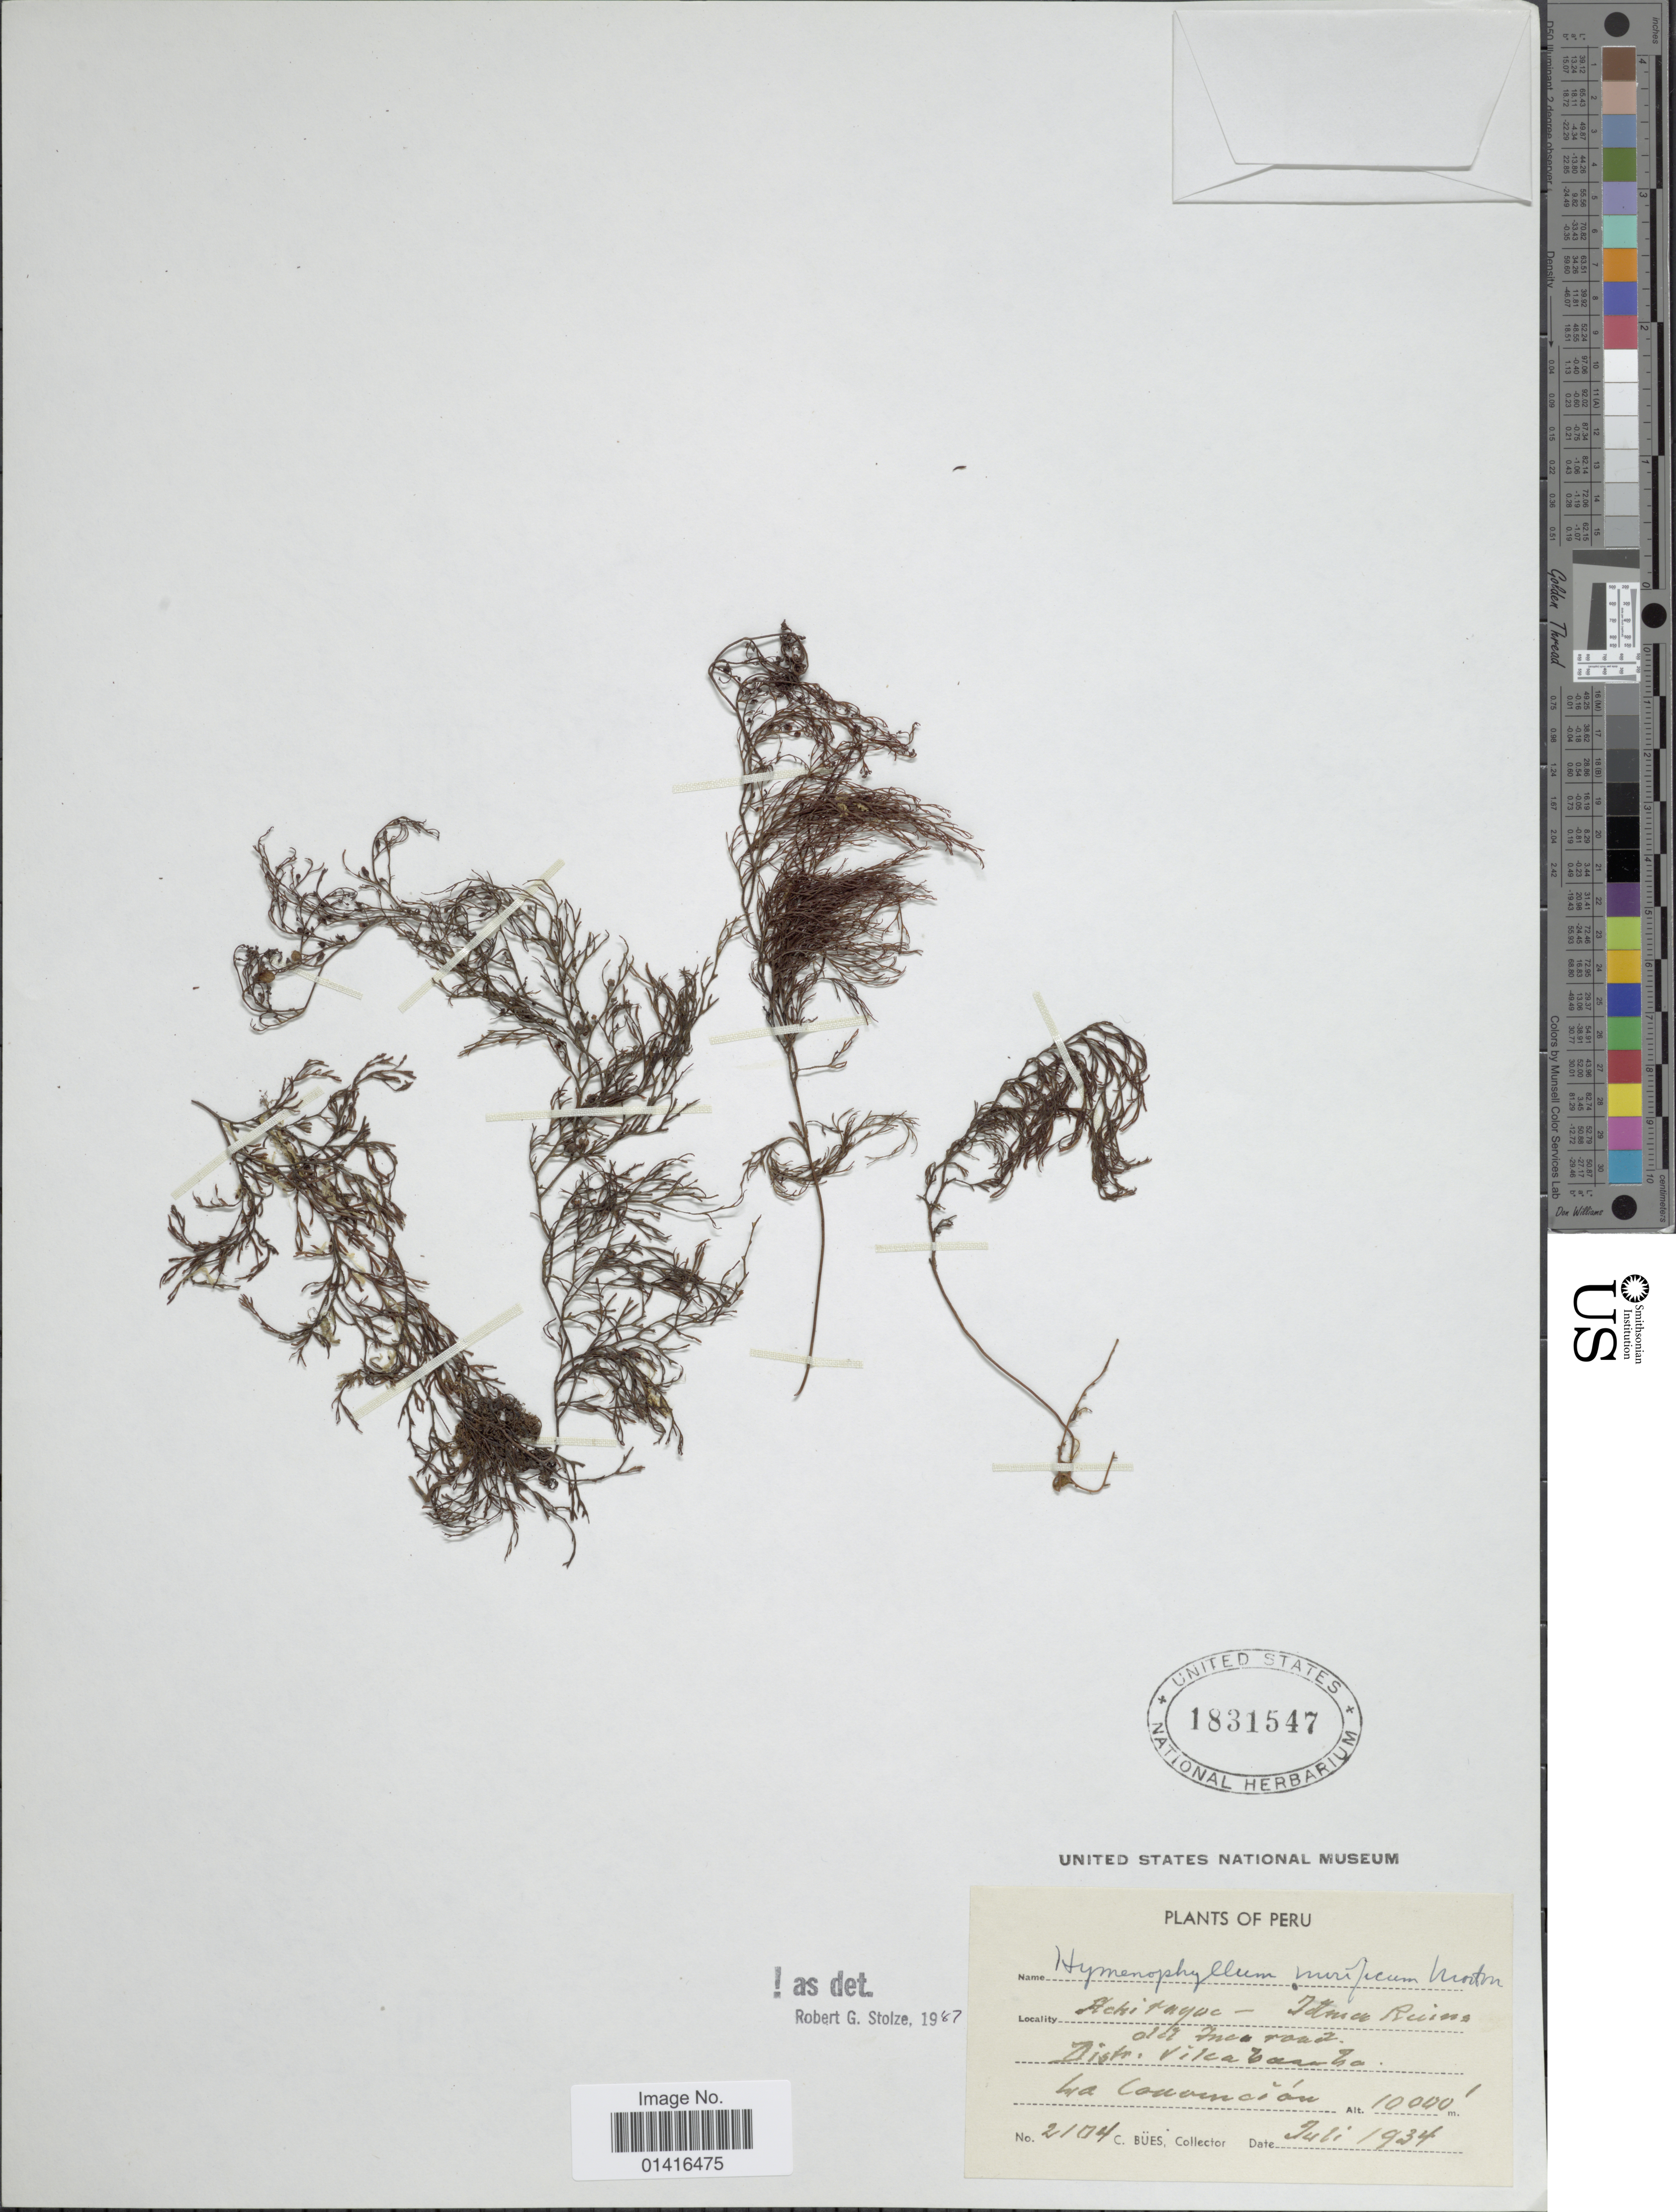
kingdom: Plantae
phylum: Tracheophyta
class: Polypodiopsida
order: Hymenophyllales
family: Hymenophyllaceae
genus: Hymenophyllum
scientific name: Hymenophyllum mirificum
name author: C.V. Morton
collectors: C. Bues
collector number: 2104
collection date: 1934-07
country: Peru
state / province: Cusco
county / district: La Convención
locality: Achitayoc - Idma Ruins, Vilcabamba. Old Inca Road, La Convencion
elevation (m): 3048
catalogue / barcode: US 1831547